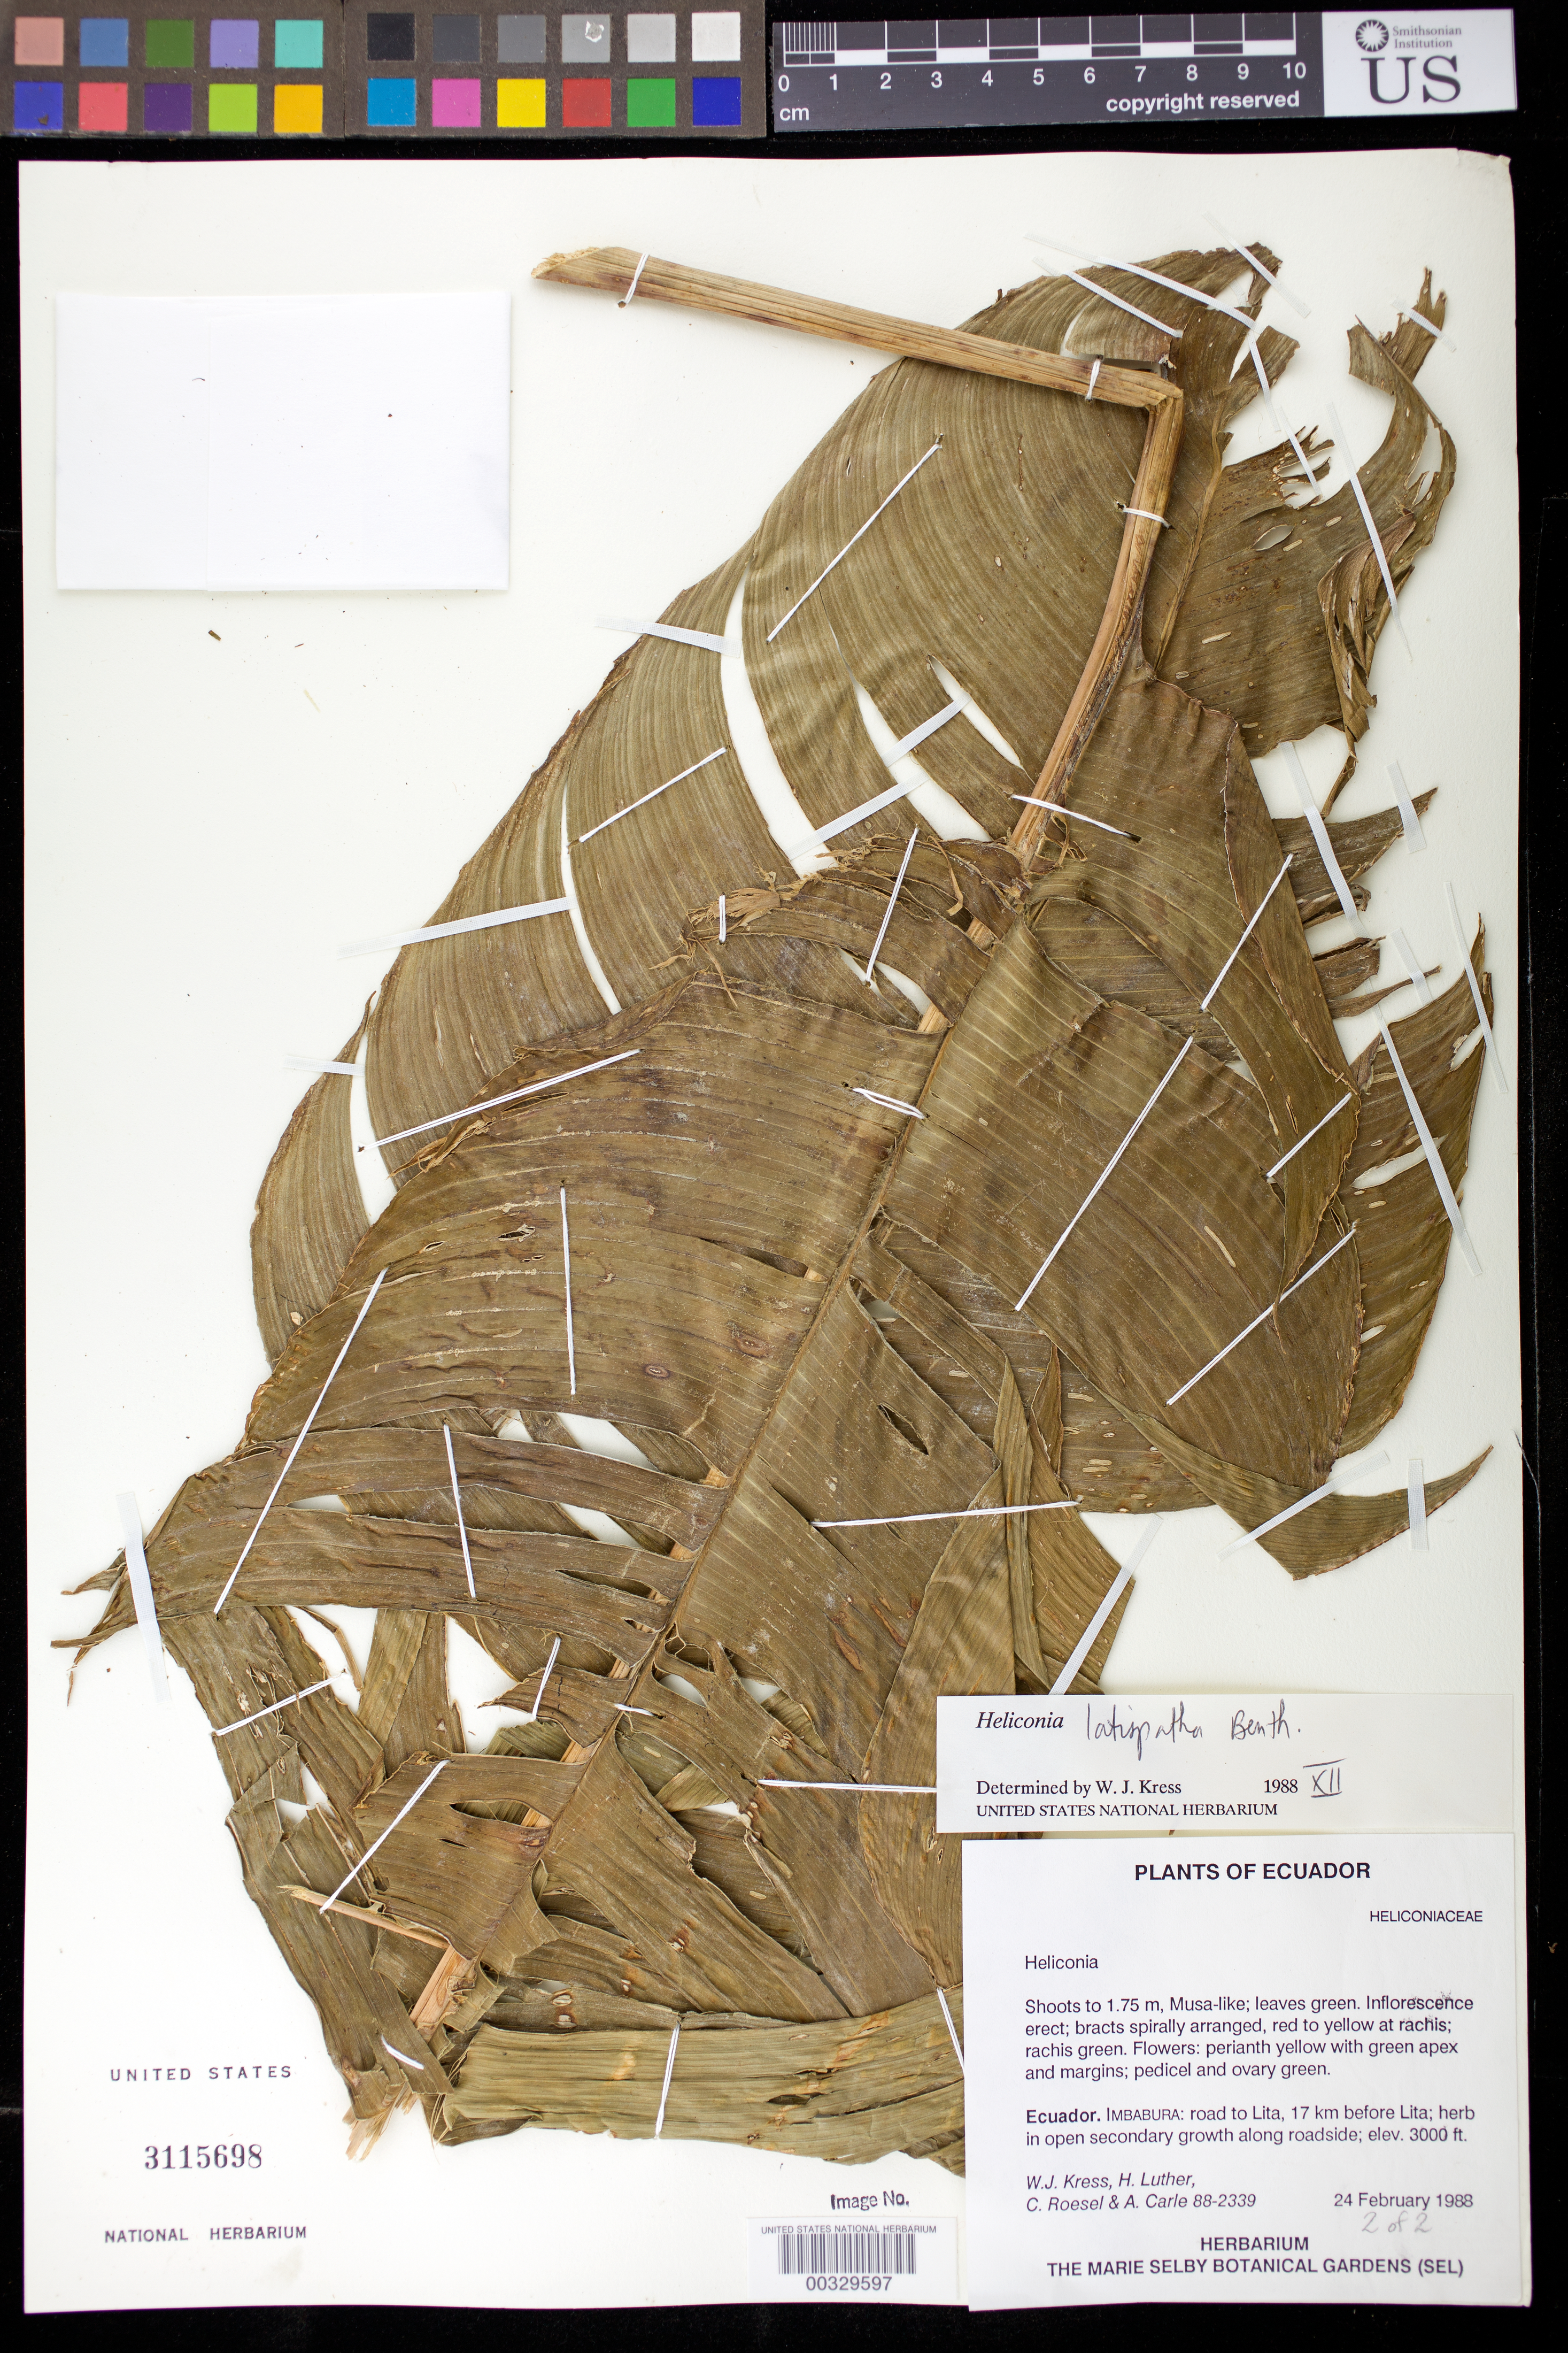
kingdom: Plantae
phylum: Tracheophyta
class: Liliopsida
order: Zingiberales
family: Heliconiaceae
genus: Heliconia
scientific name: Heliconia latispatha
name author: Benth.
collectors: W. J. Kress, Harry E. Luther, C. S. Roesel & A. Carle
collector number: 88-2339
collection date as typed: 24 Feb 1988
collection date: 1988-02-24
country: Ecuador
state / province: Imbabura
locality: Road to Lita, 17 km before Lita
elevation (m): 914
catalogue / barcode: US 3115698